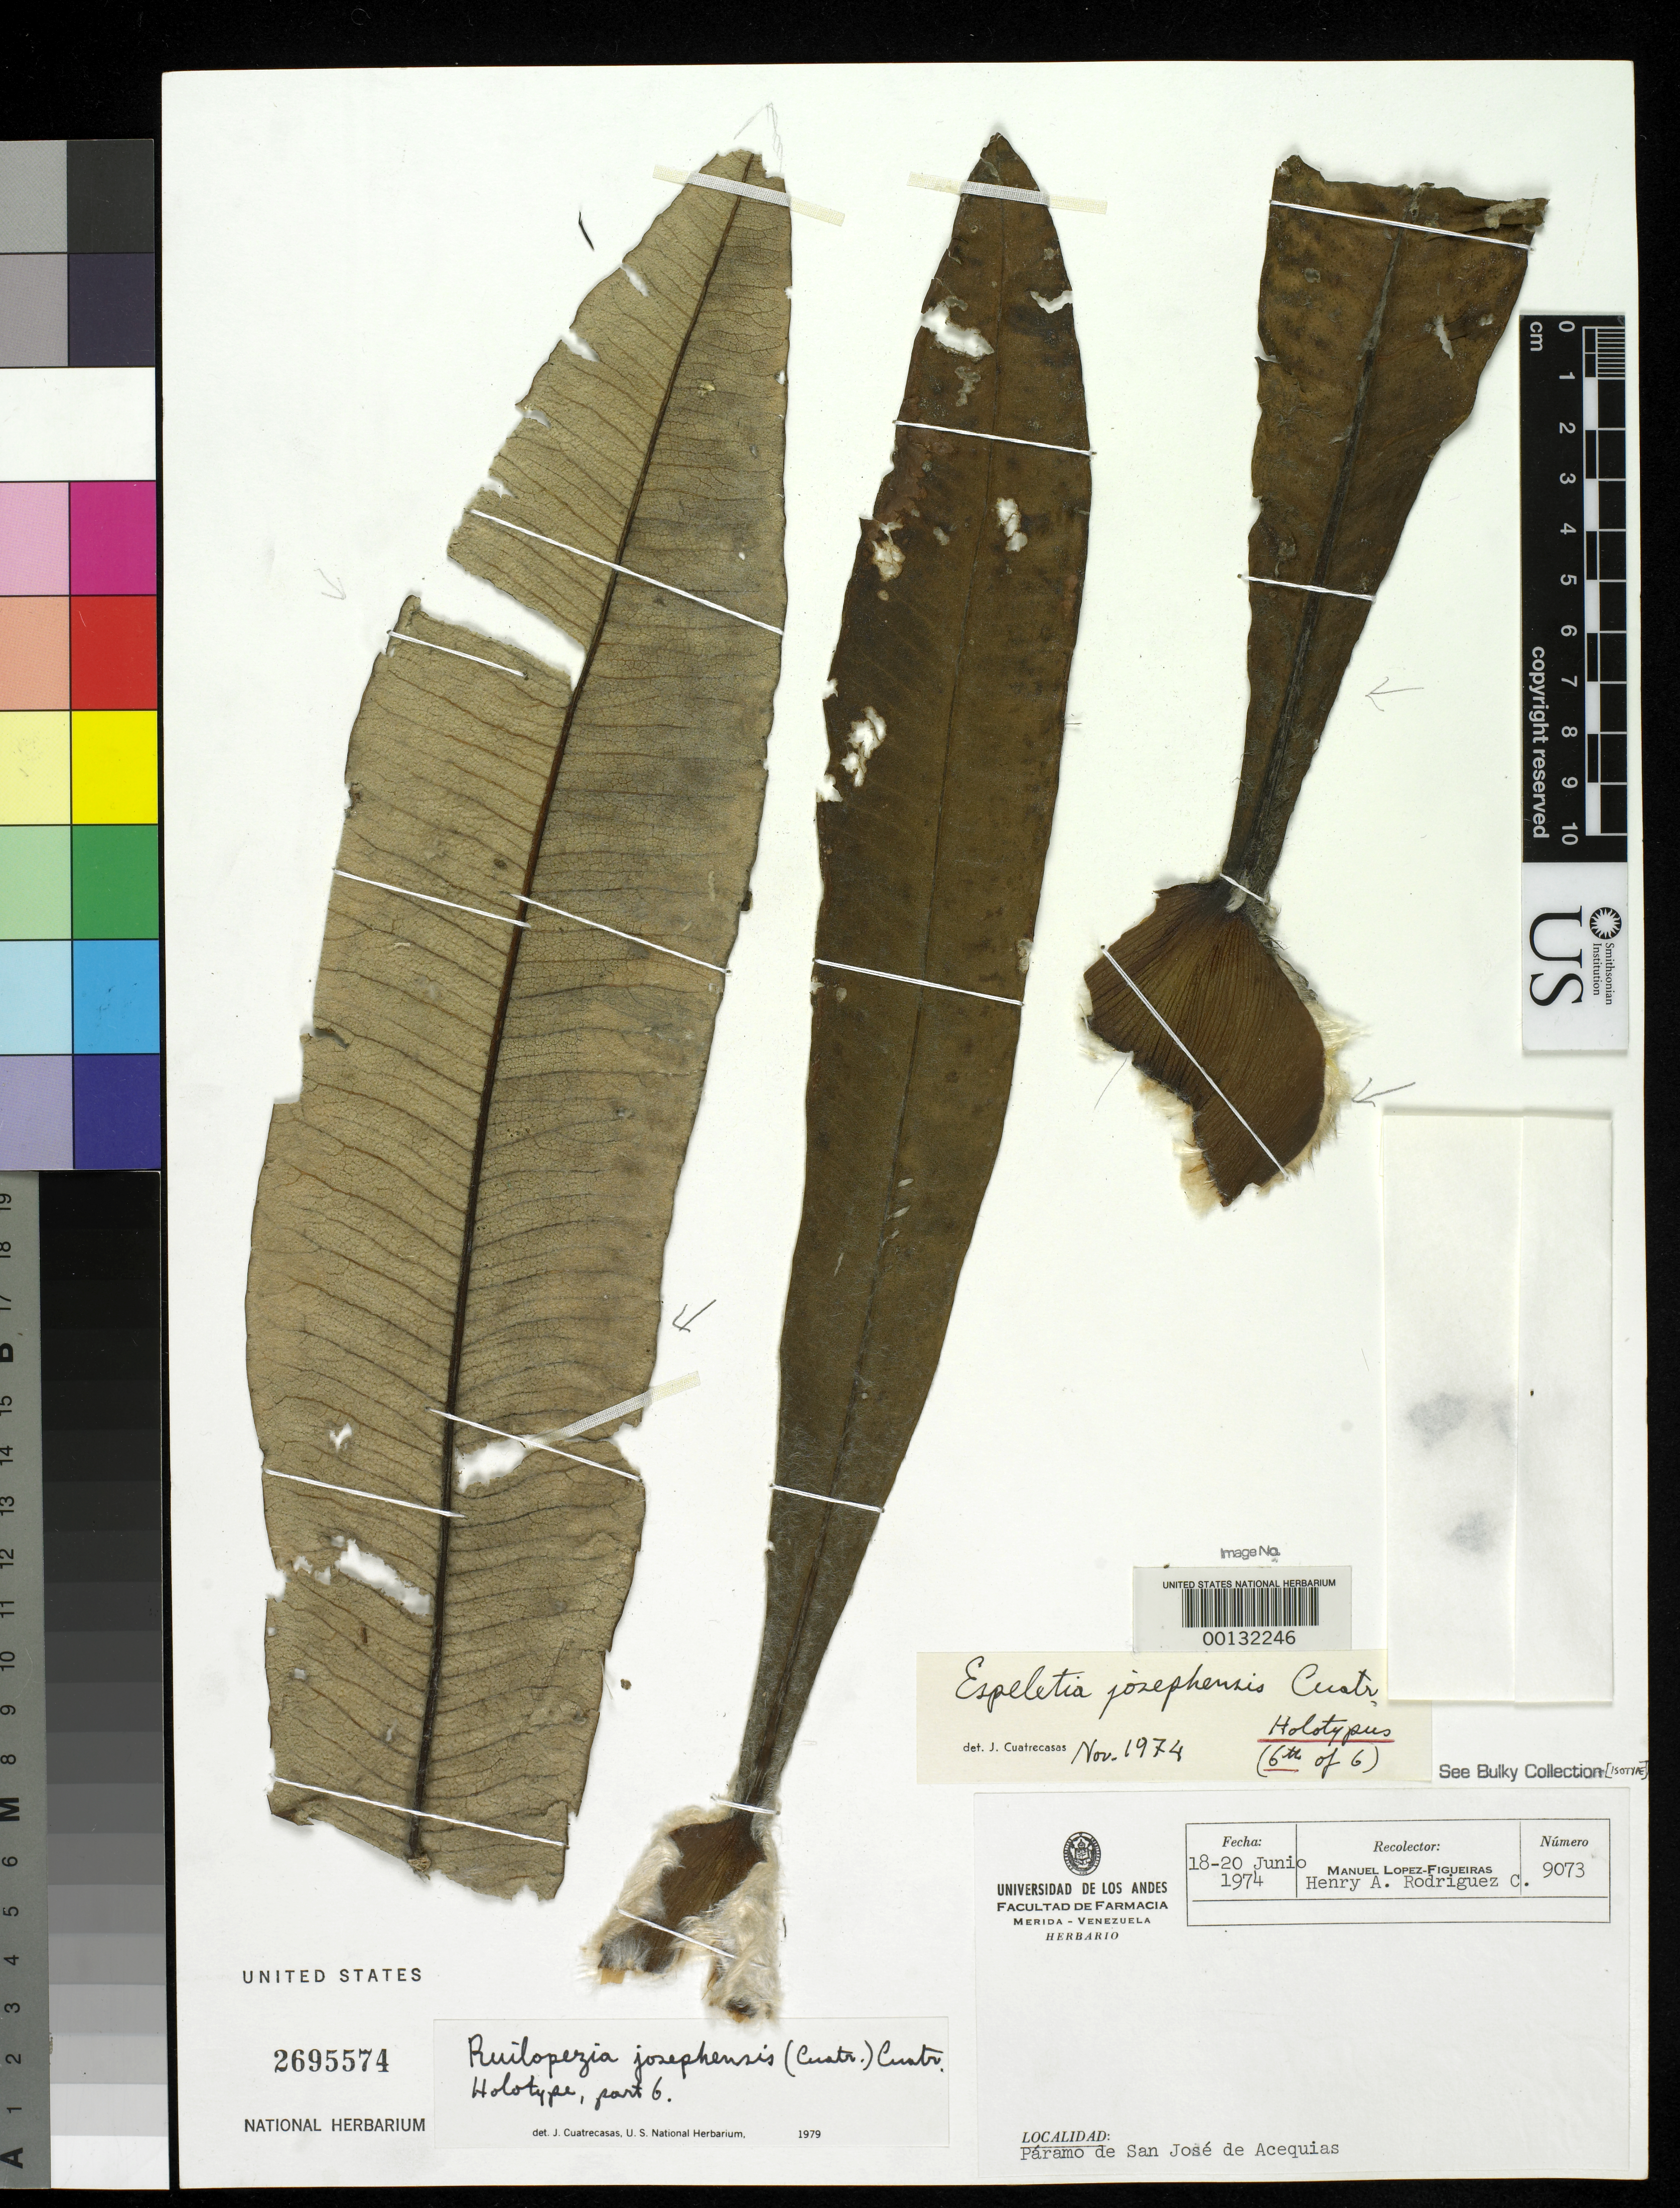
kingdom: Plantae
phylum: Tracheophyta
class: Magnoliopsida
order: Asterales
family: Asteraceae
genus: Espeletia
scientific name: Espeletia josephensis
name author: Cuatrec.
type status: Holotype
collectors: M. López Figueiras & H. A. Rodriguez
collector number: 9073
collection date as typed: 18 Jun 1974 to 20 Jun 1974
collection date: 1974-06-18/1974-06-20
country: Venezuela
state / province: Mérida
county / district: Arzobispo Chacón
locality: Arriba de Veguilla, Páramo de San Jose de Acequias.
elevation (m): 2600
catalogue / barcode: US 2695574